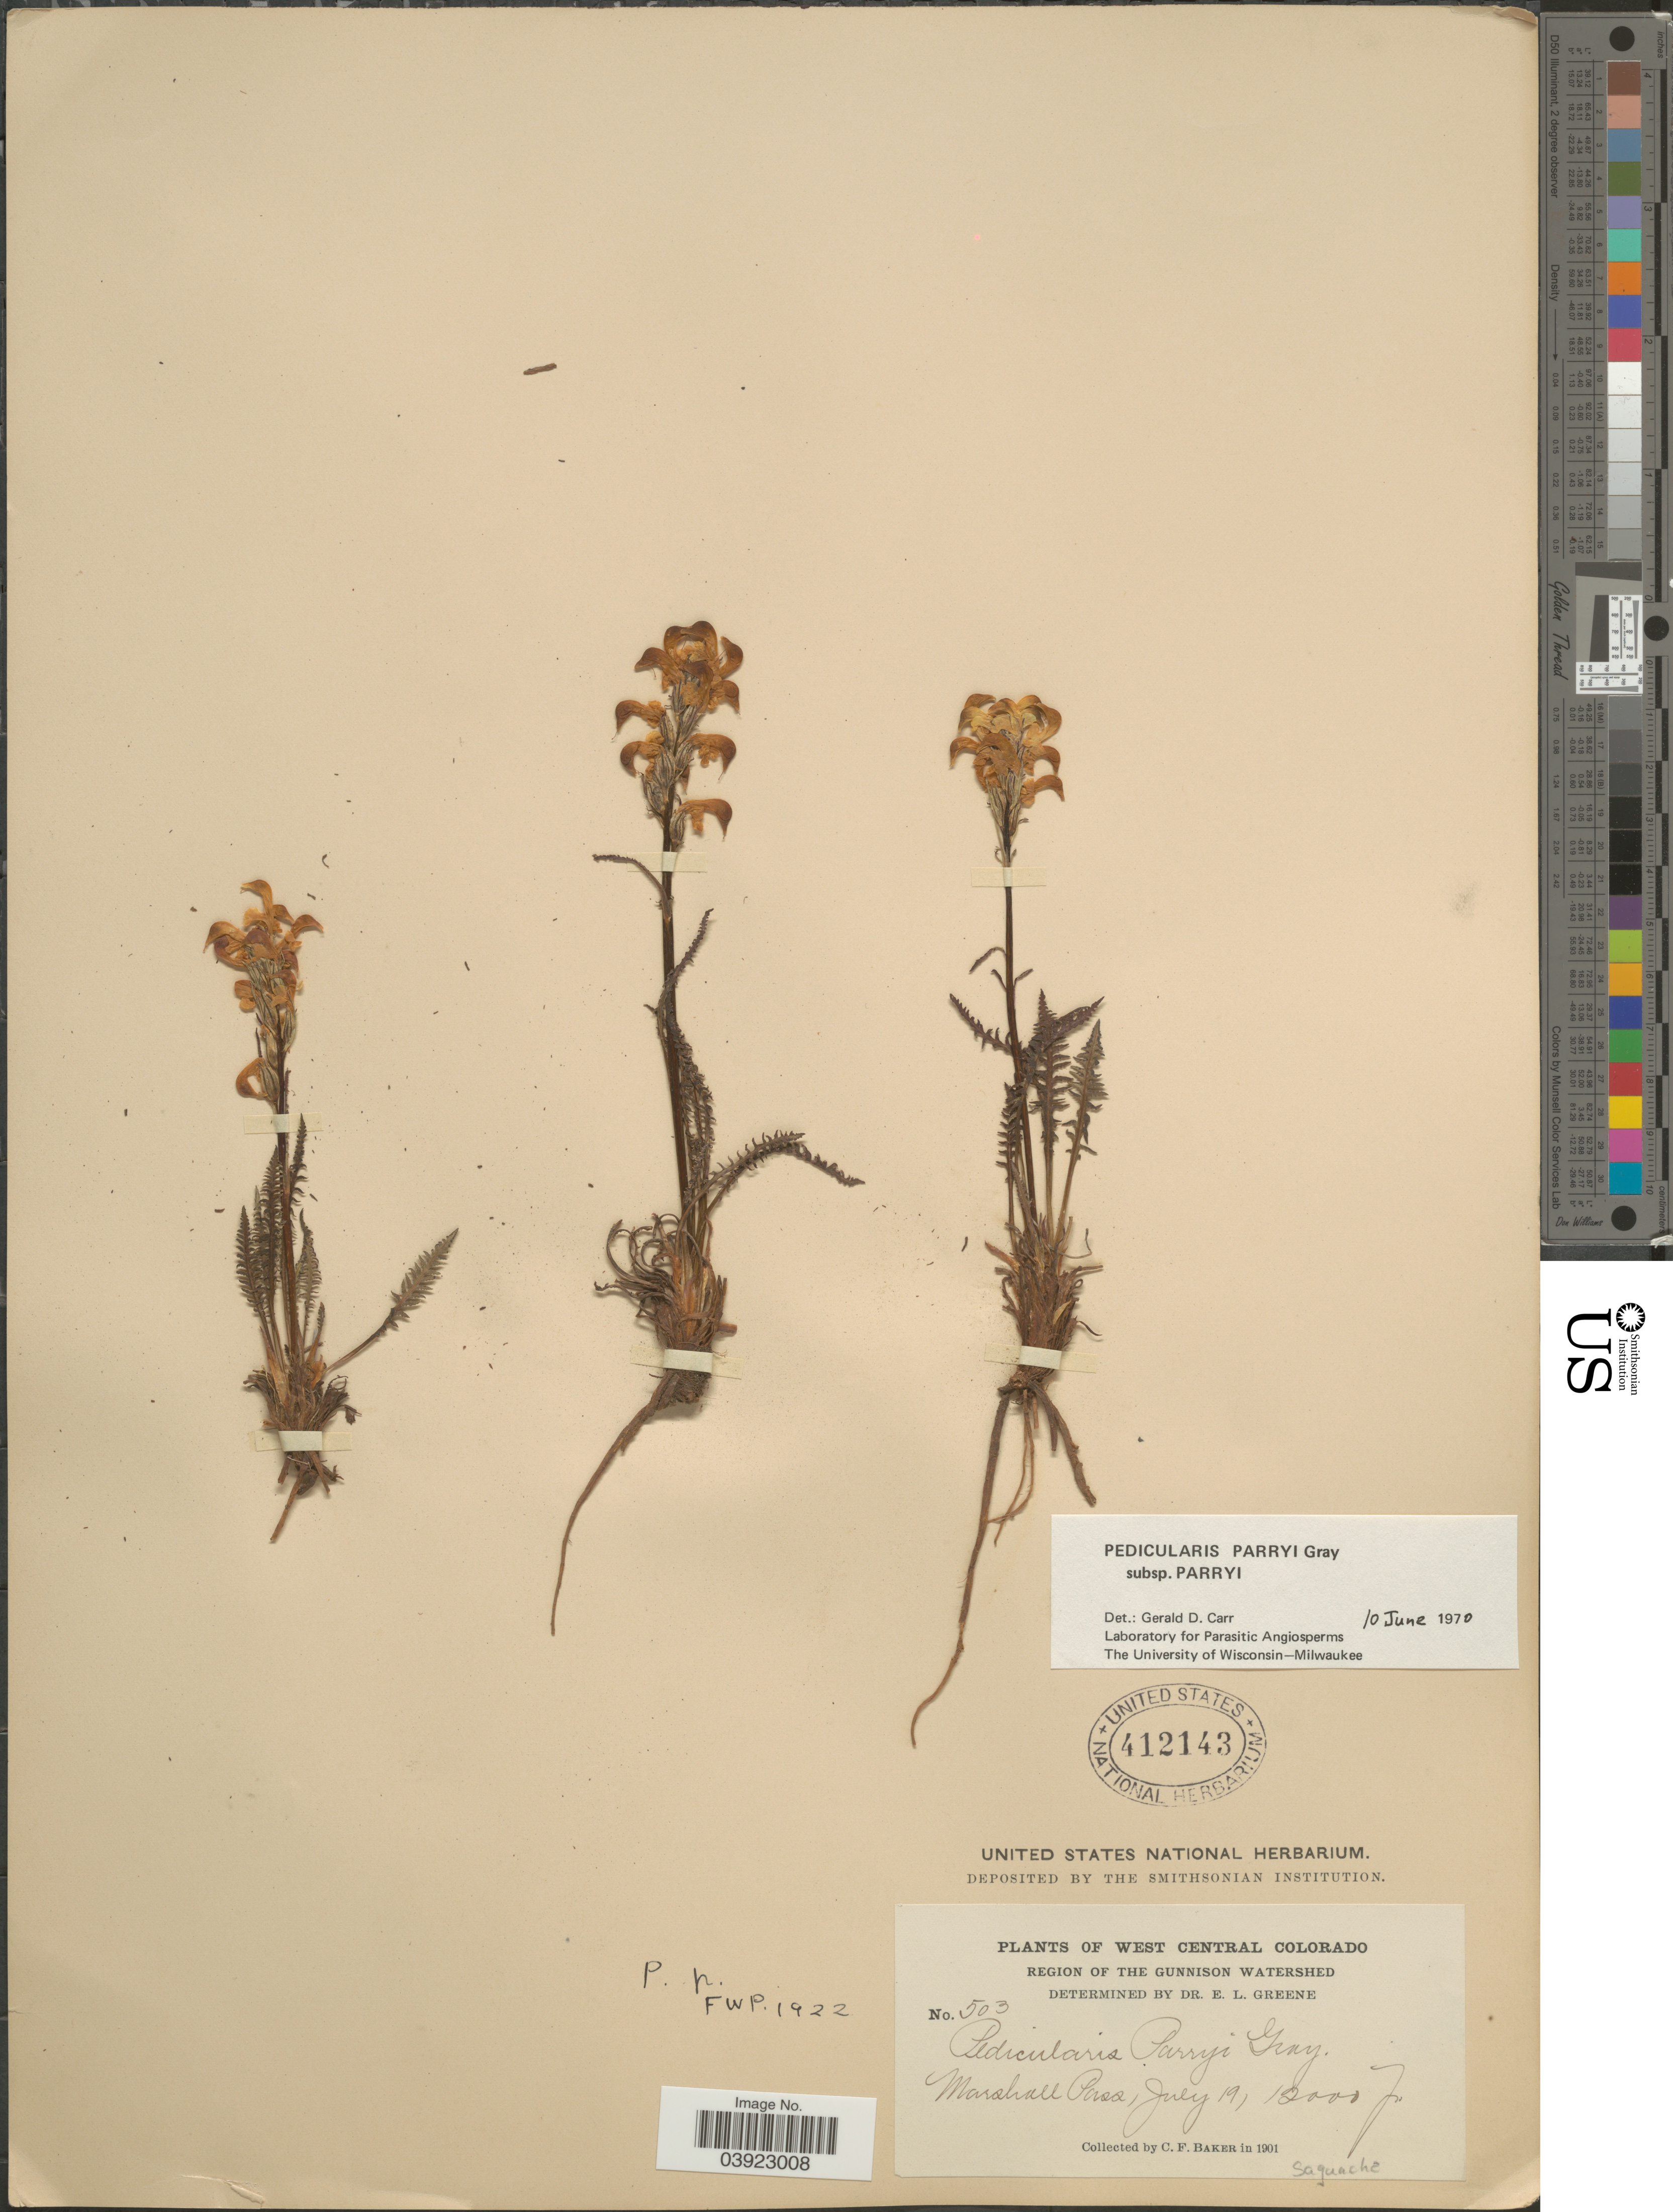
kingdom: Plantae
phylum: Tracheophyta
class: Magnoliopsida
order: Lamiales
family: Orobanchaceae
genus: Pedicularis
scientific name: Pedicularis parryi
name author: A. Gray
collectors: C. F. Baker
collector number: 503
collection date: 1901-07-19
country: United States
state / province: Colorado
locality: West Central Colorado. Region of the Gunnison Watershed. Marshall Pass.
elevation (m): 3658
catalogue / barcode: US 412143